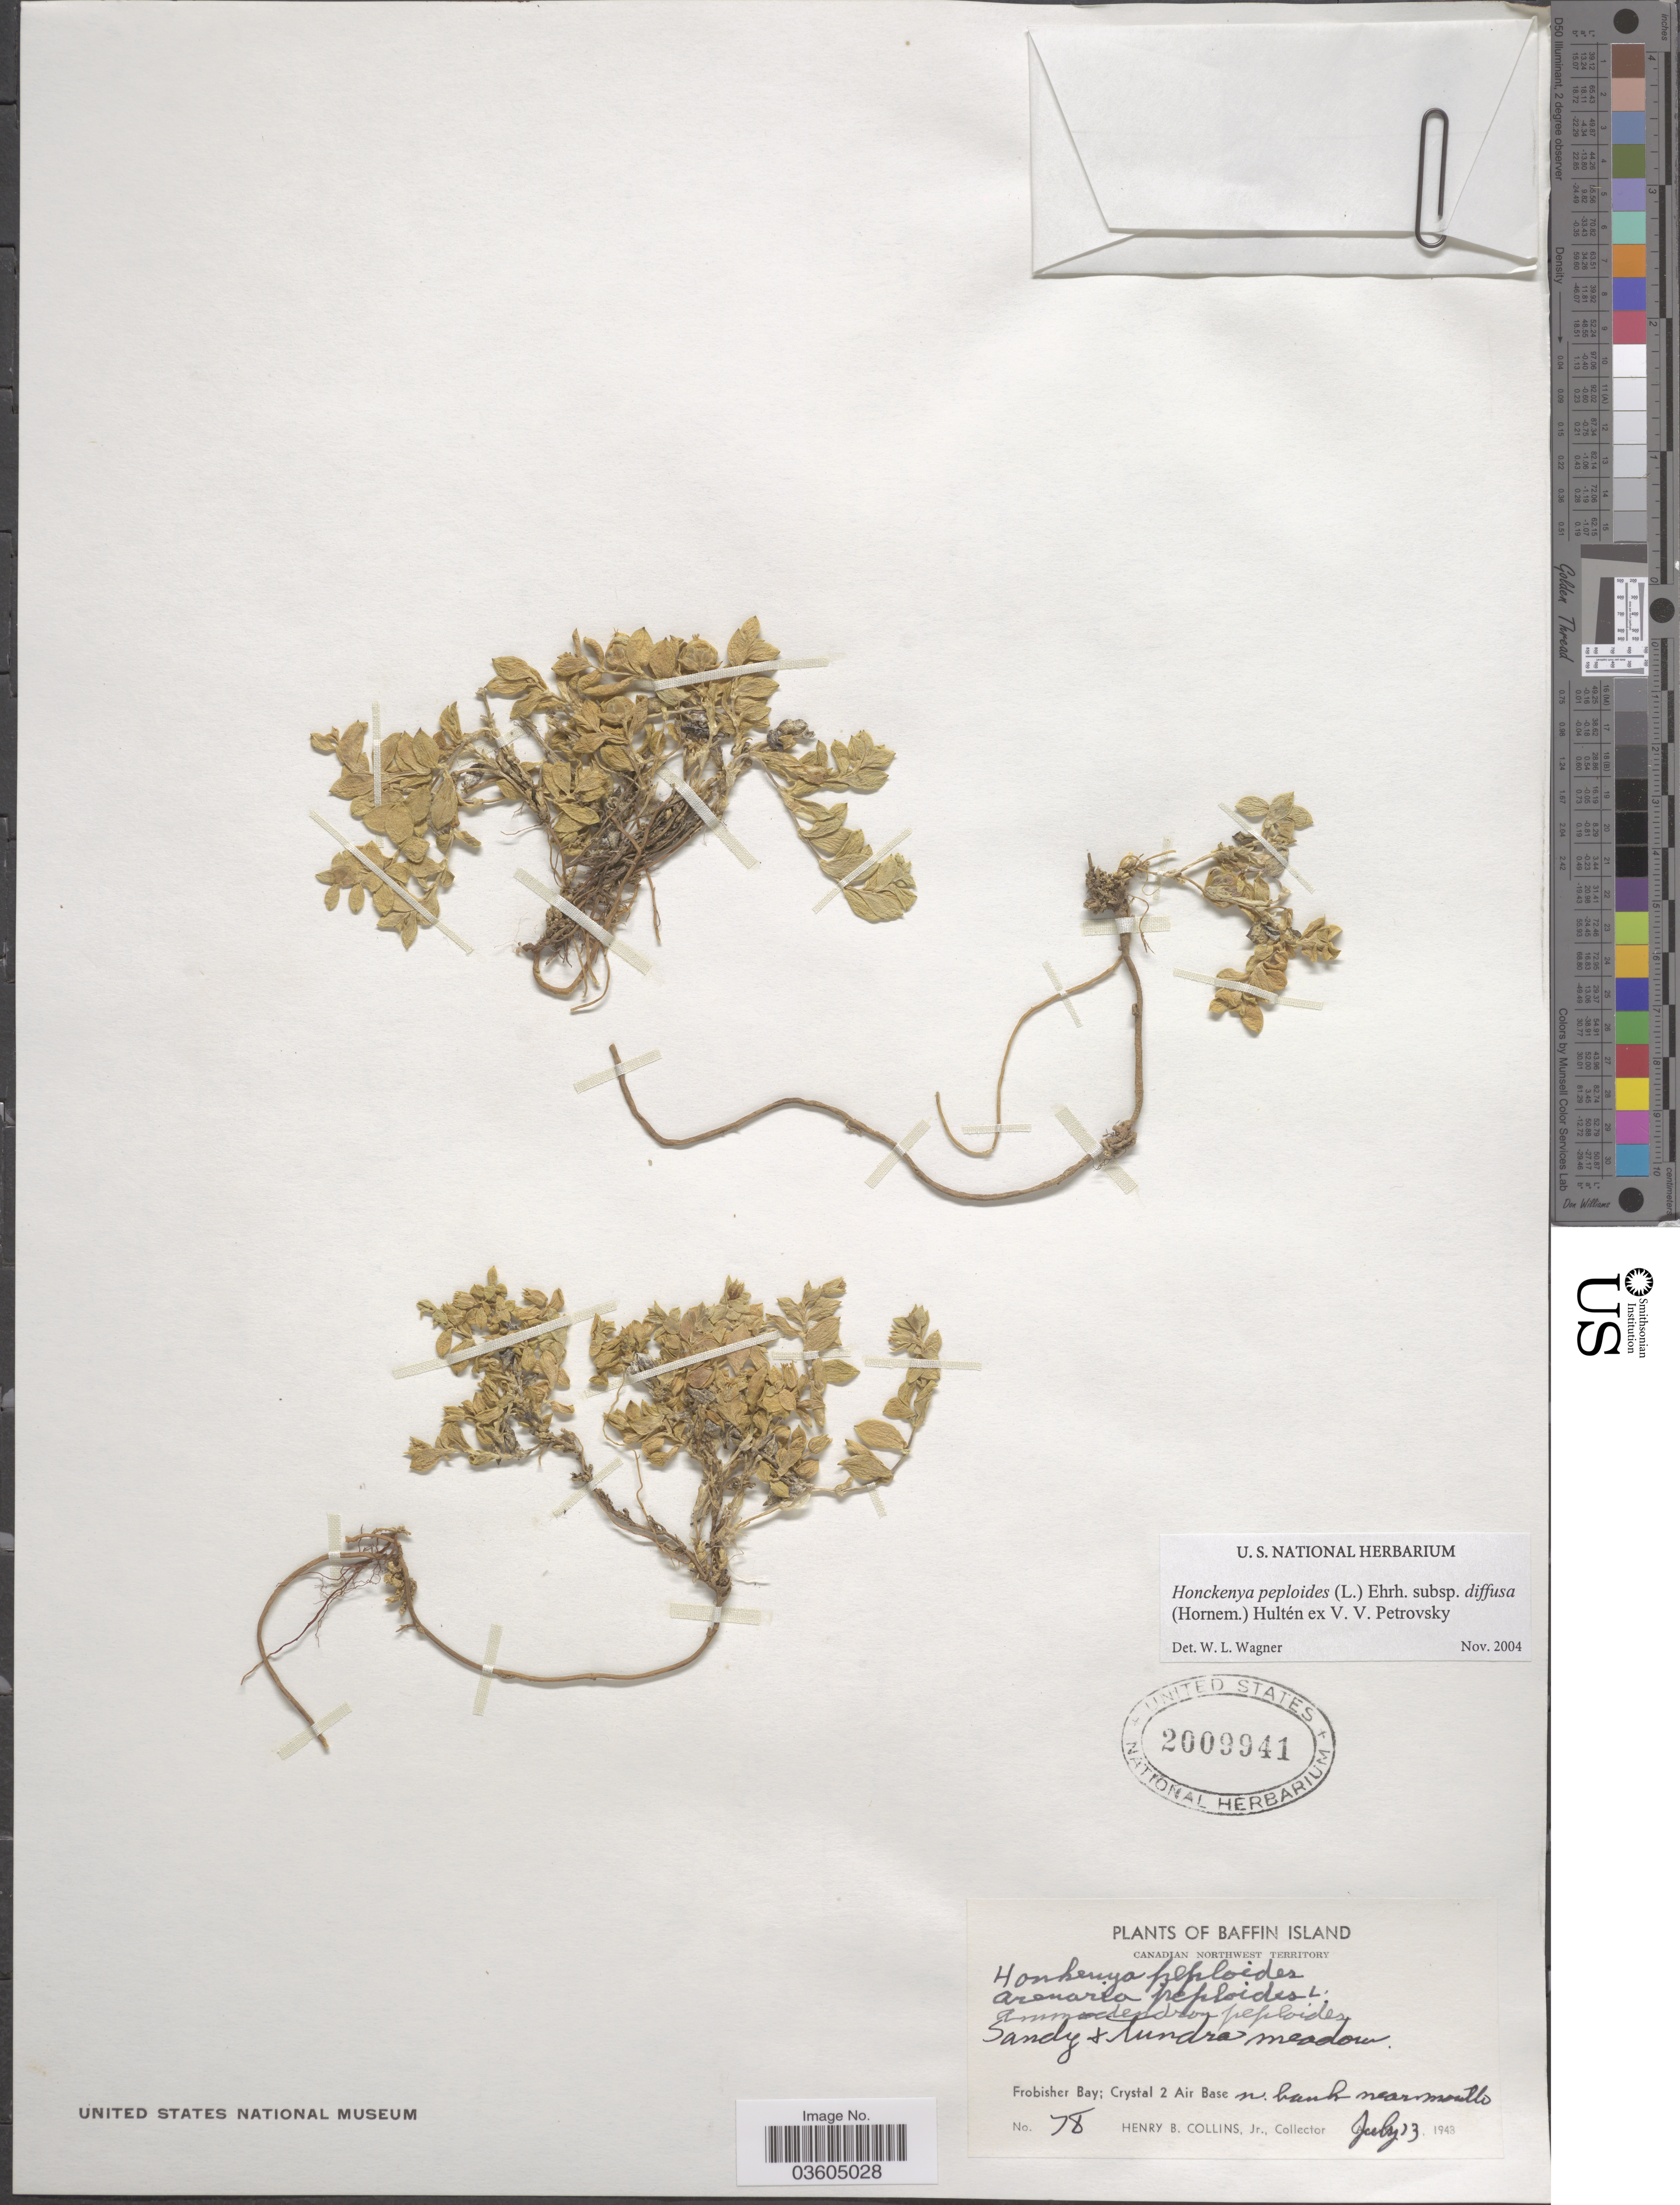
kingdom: Plantae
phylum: Tracheophyta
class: Magnoliopsida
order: Caryophyllales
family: Caryophyllaceae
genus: Honckenya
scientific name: Honckenya peploides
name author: (L.) Ehrh.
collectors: H. Collins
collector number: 78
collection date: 1943-07-13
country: Canada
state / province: Northwest Territories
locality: Baffin Island. Canadian Northwest Territory. Sandy + tundra meadow. Frobisher Bay; Crystal 2 Air Base n. bank near mouth.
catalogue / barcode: US 2009941